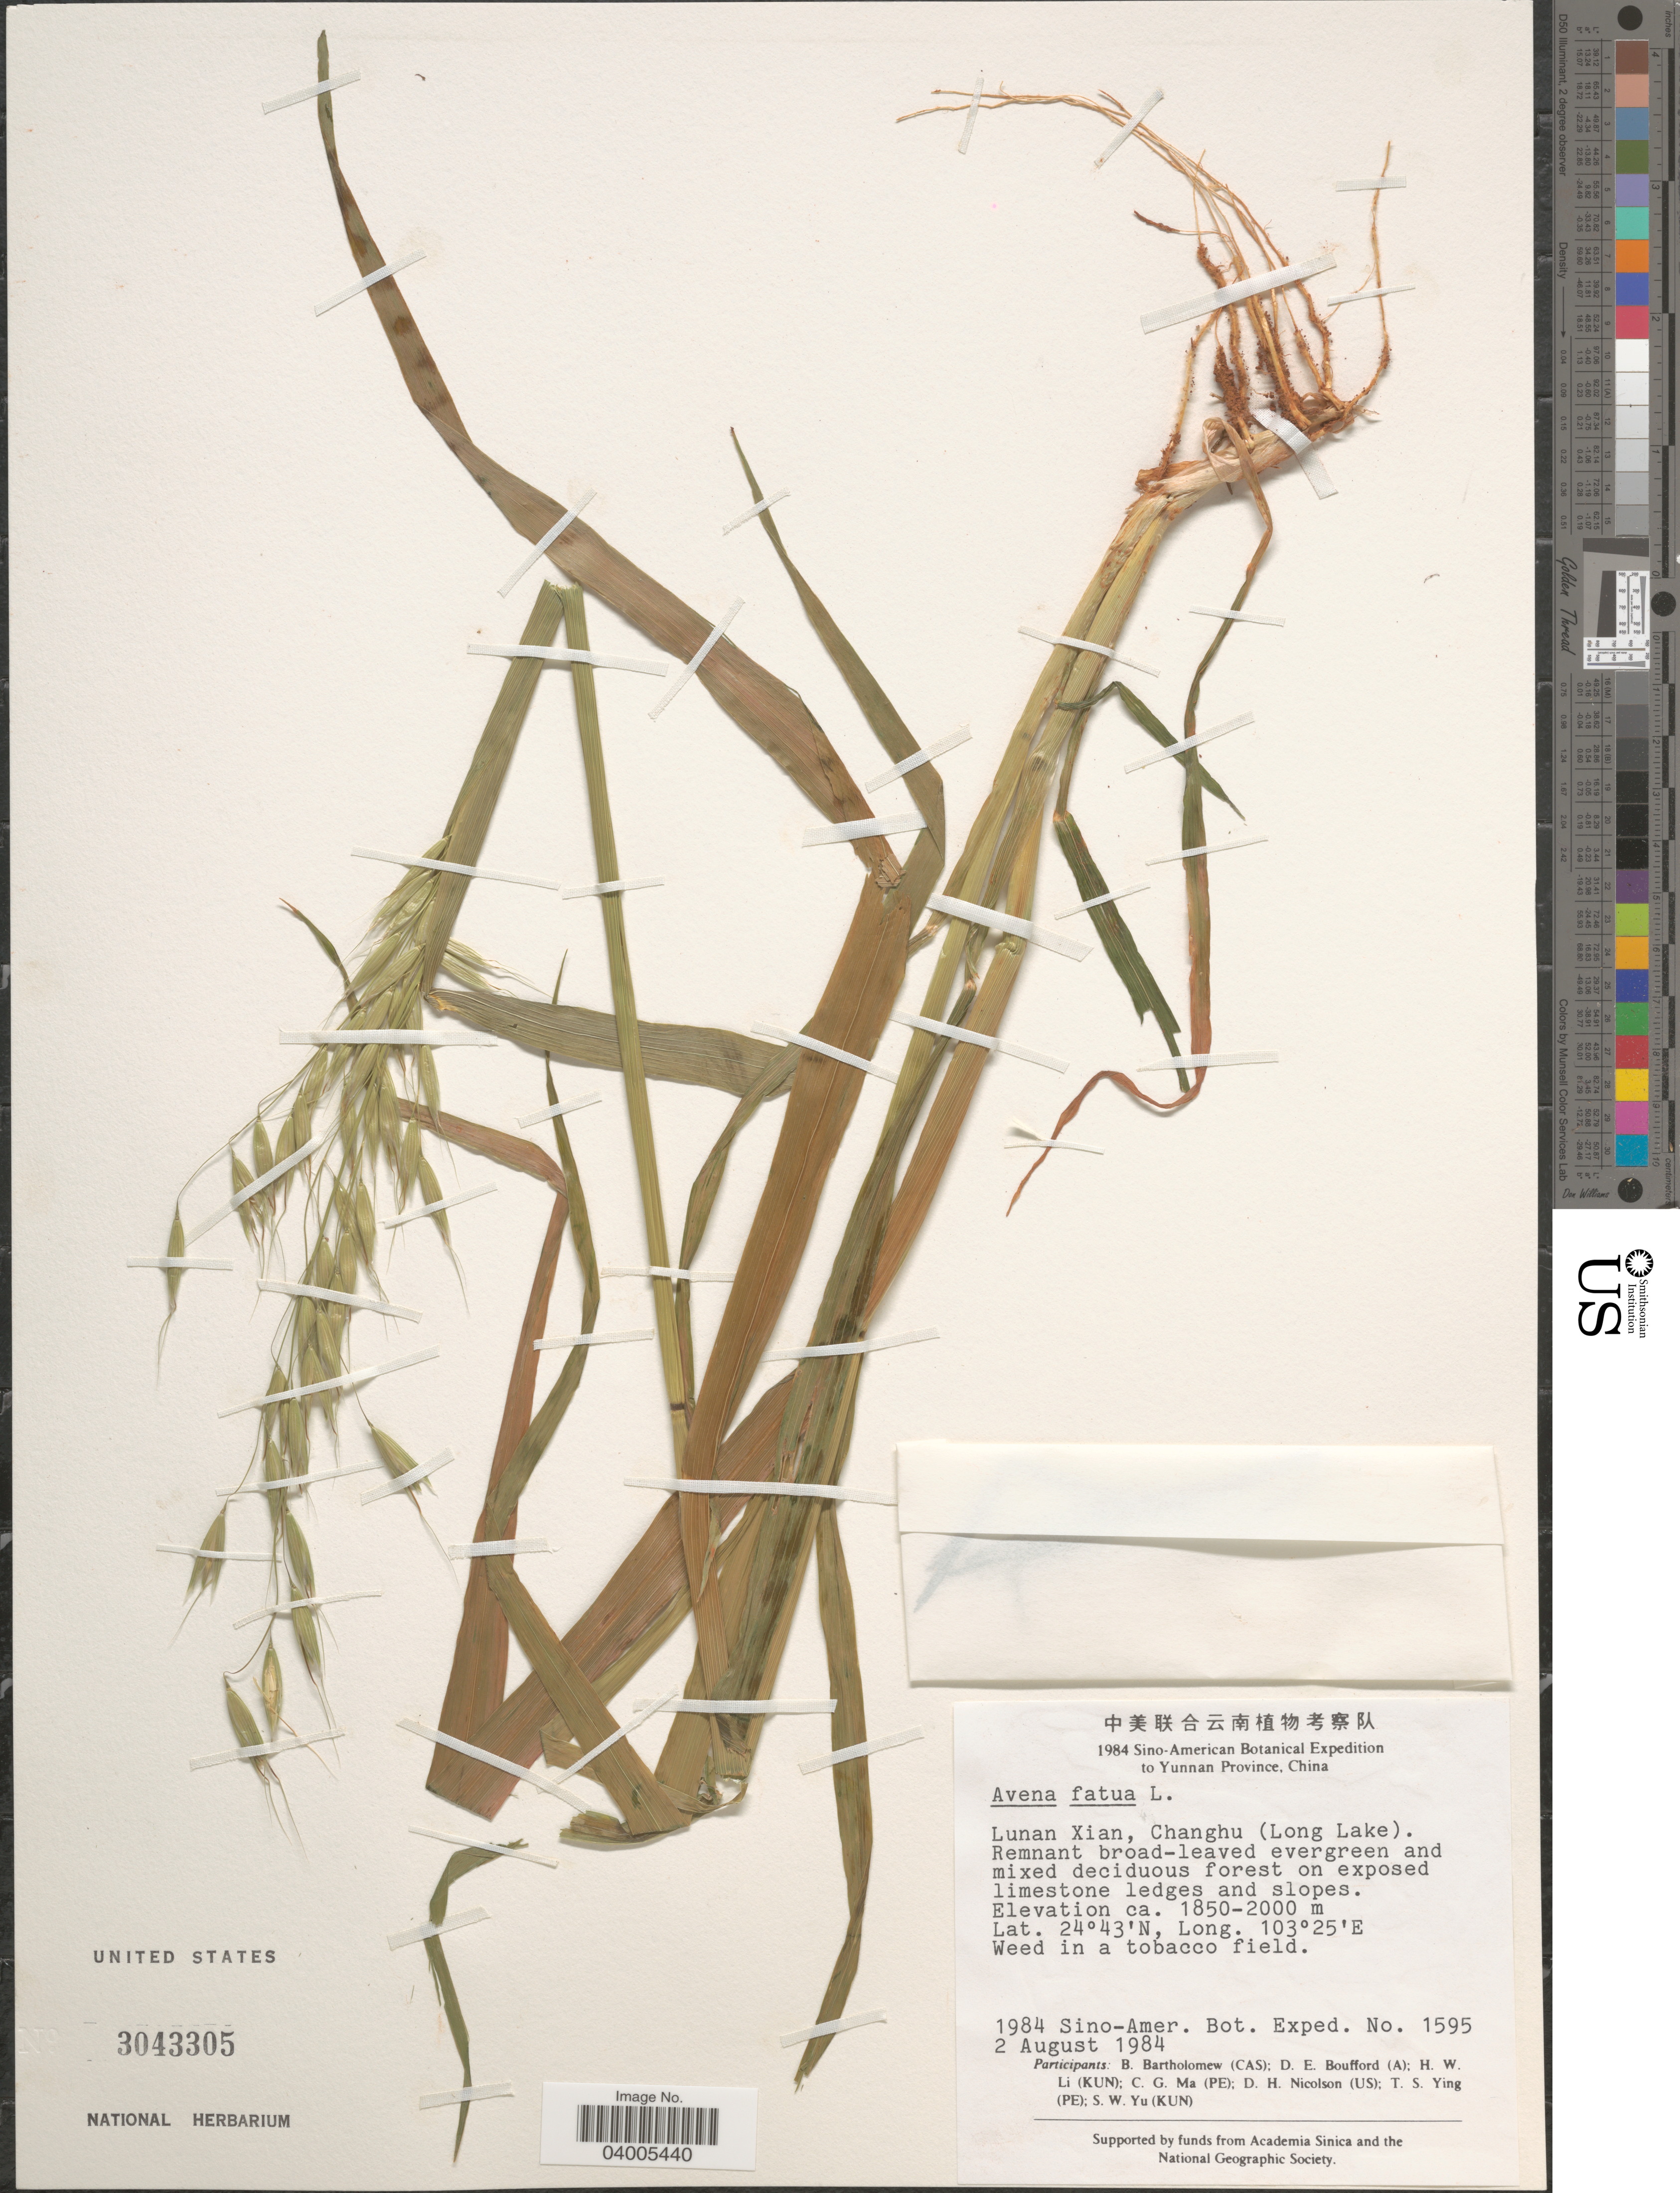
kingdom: Plantae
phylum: Tracheophyta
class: Liliopsida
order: Poales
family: Poaceae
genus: Avena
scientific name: Avena fatua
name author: L.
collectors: Sino-Amer. Bot. Exped. 1984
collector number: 1595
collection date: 1984-08-02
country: China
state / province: Yunnan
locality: Lunan Xian, Changhu (Long Lake). On exposed limestone ledges and slopes. In a tobacco field.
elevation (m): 1850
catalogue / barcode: US 3043305